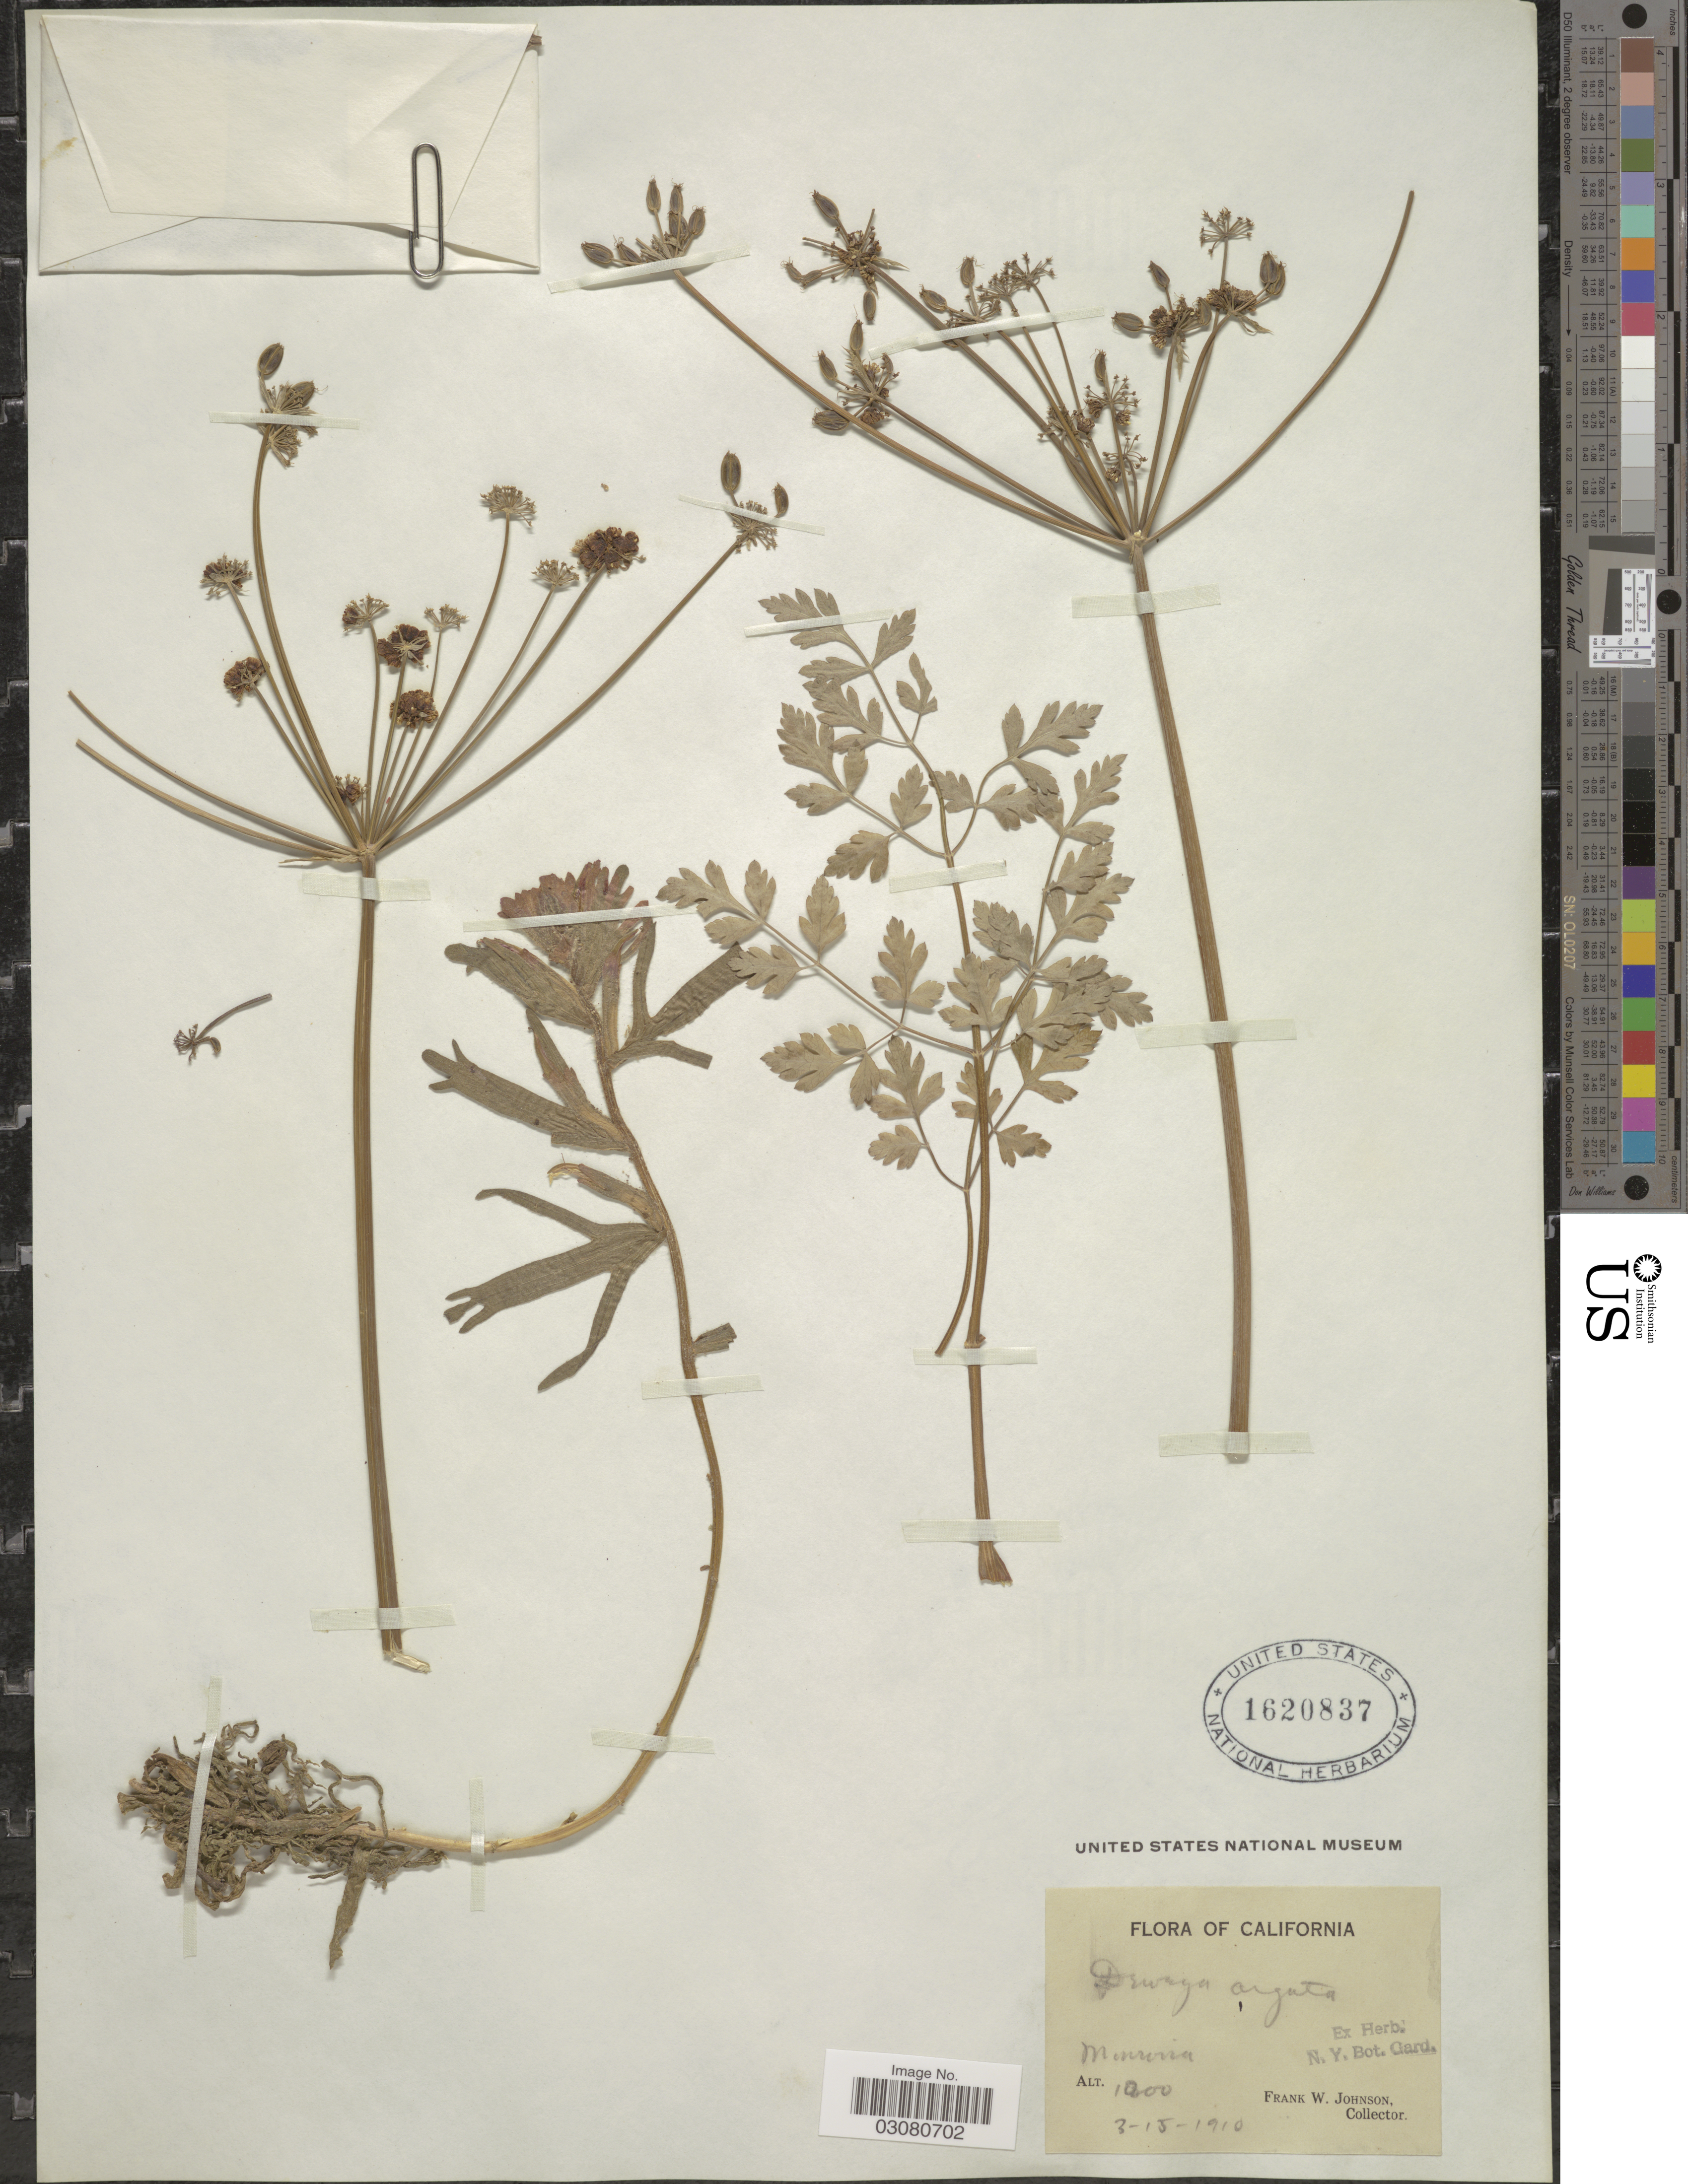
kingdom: Plantae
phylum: Tracheophyta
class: Magnoliopsida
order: Apiales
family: Apiaceae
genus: Drudeophytum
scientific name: Drudeophytum parishii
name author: (J.M. Coult. & Rose) J.M. Coult. & Rose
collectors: F. W. Johnson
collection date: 1910-03-15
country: United States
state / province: California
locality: Monrovia.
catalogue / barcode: US 1620837